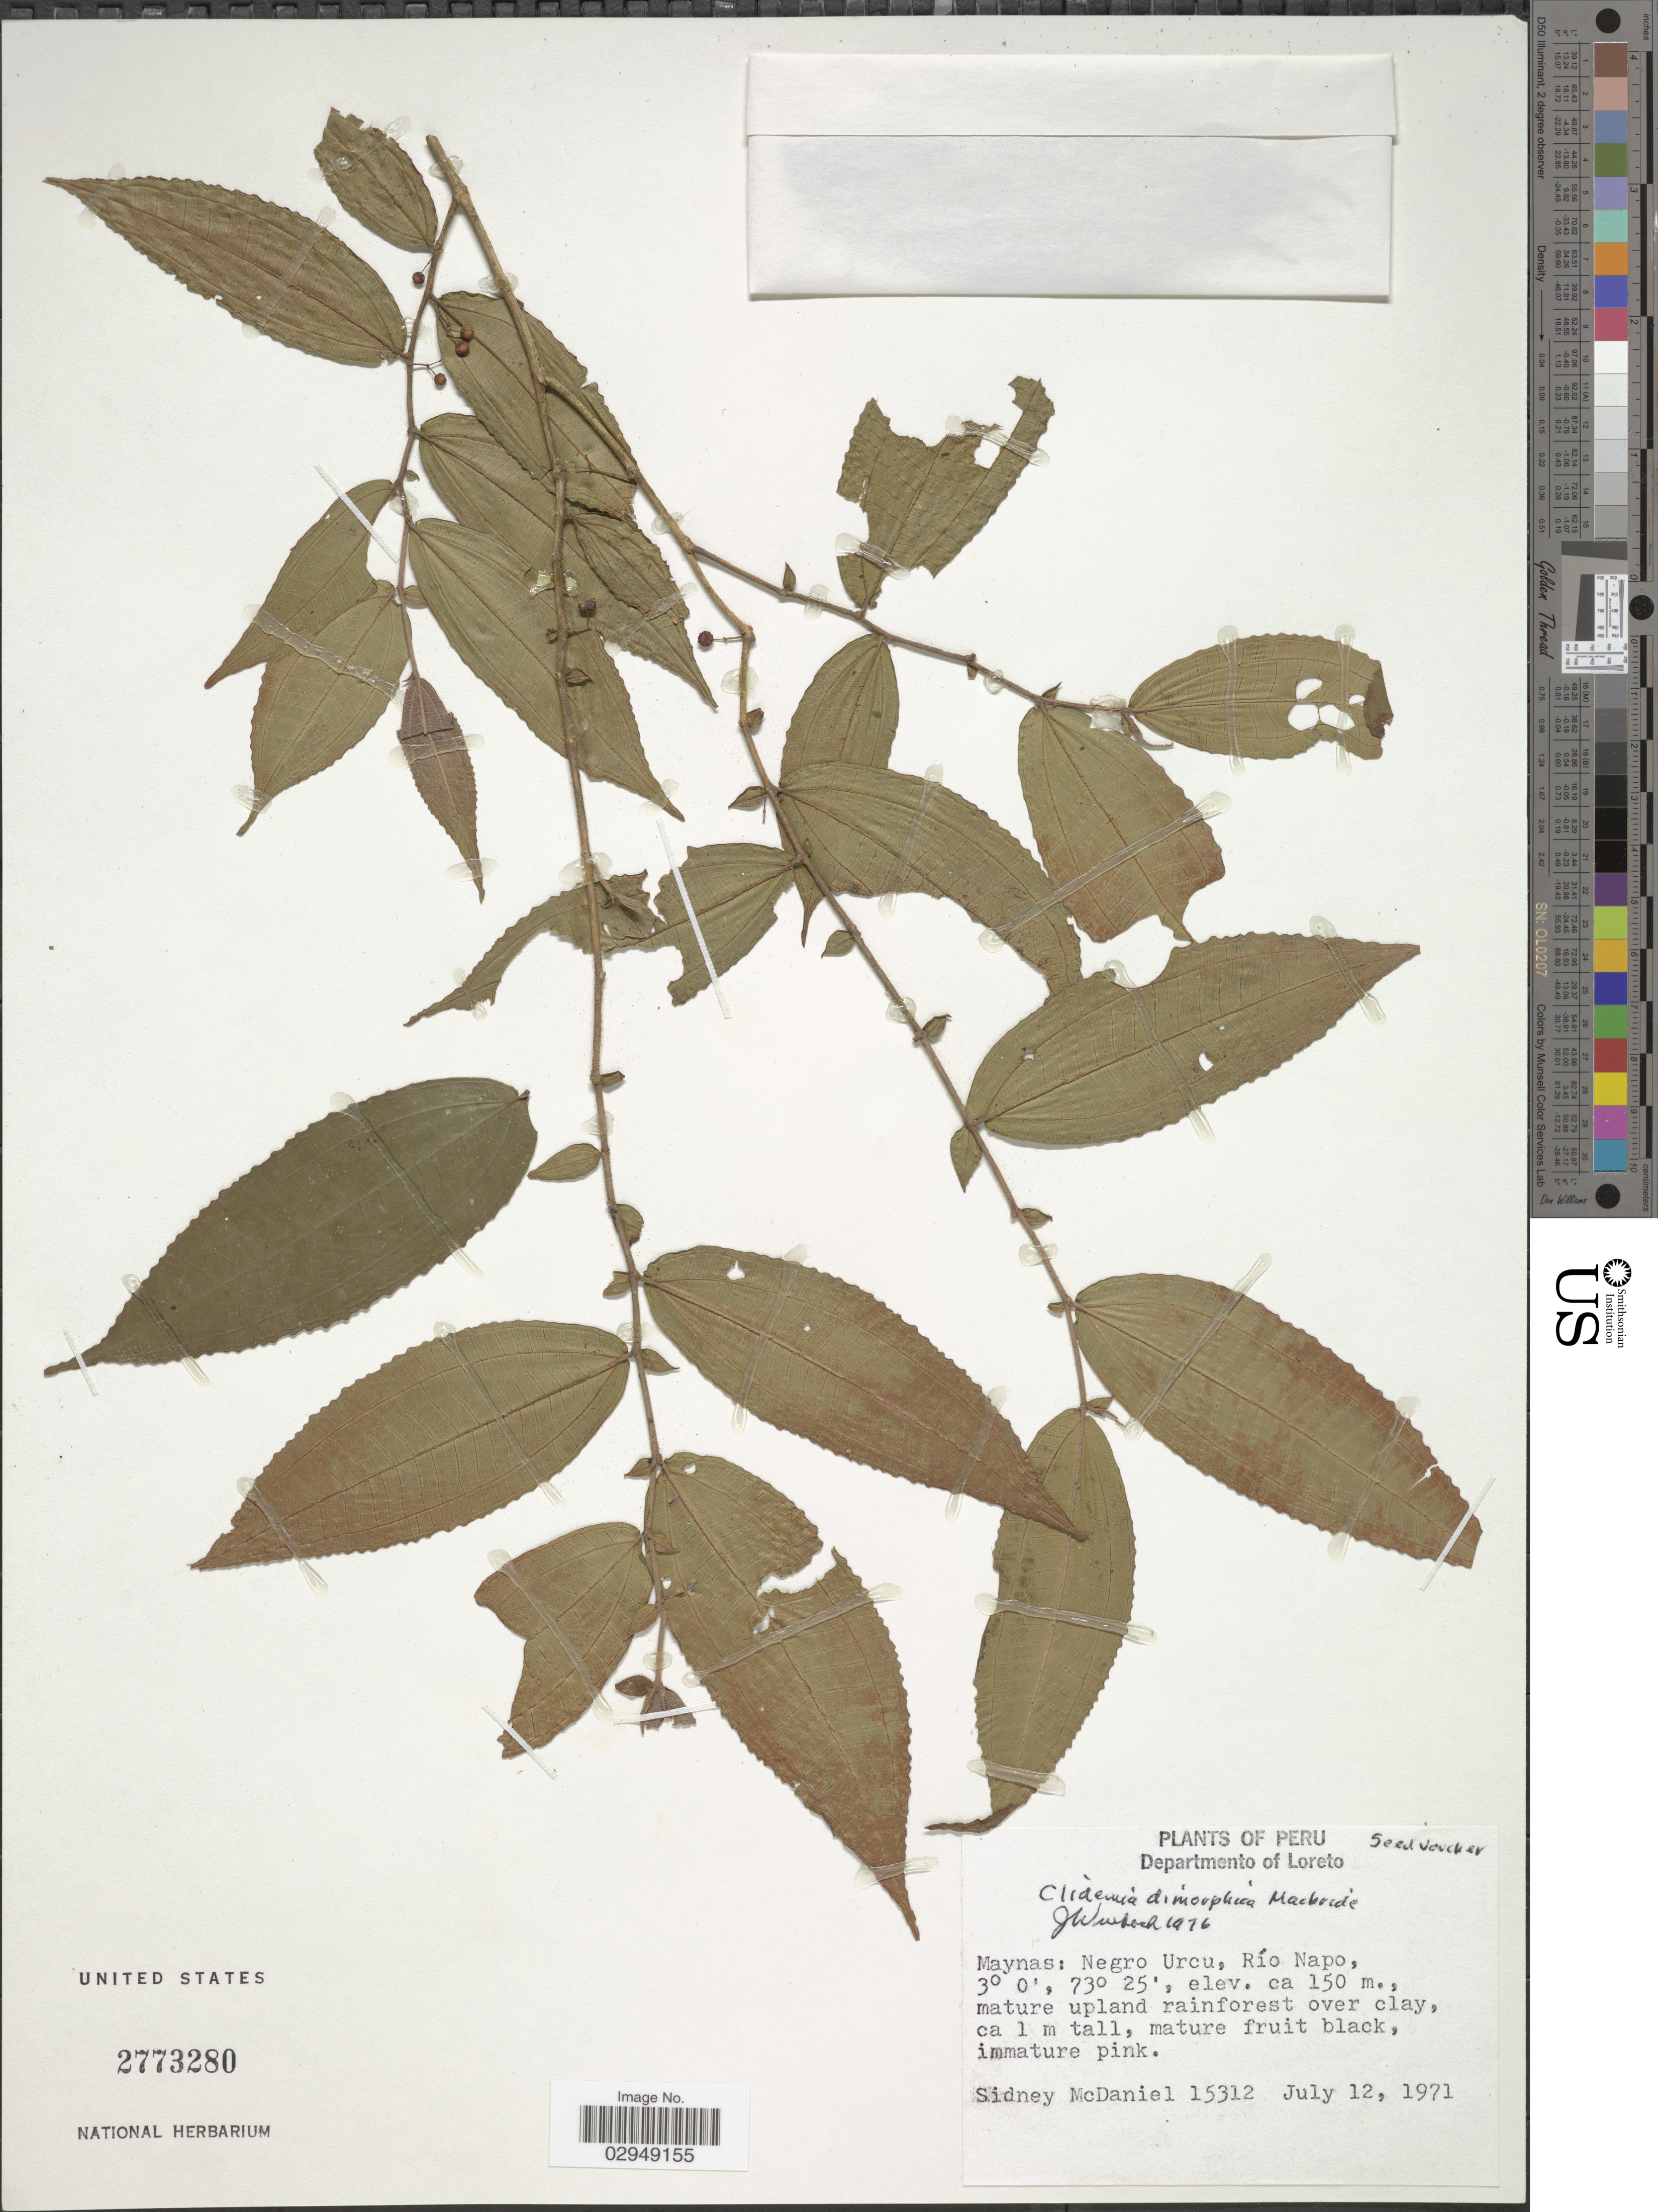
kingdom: Plantae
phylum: Tracheophyta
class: Magnoliopsida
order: Myrtales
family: Melastomataceae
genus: Clidemia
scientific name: Clidemia dimorphica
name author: J.F. Macbr.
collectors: S. McDaniel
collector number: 15312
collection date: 1971-07-12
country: Peru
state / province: Loreto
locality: Departmento of Loreto, Maynas, Negro, Urcu, Río Napo.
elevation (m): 150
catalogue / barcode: US 2773280